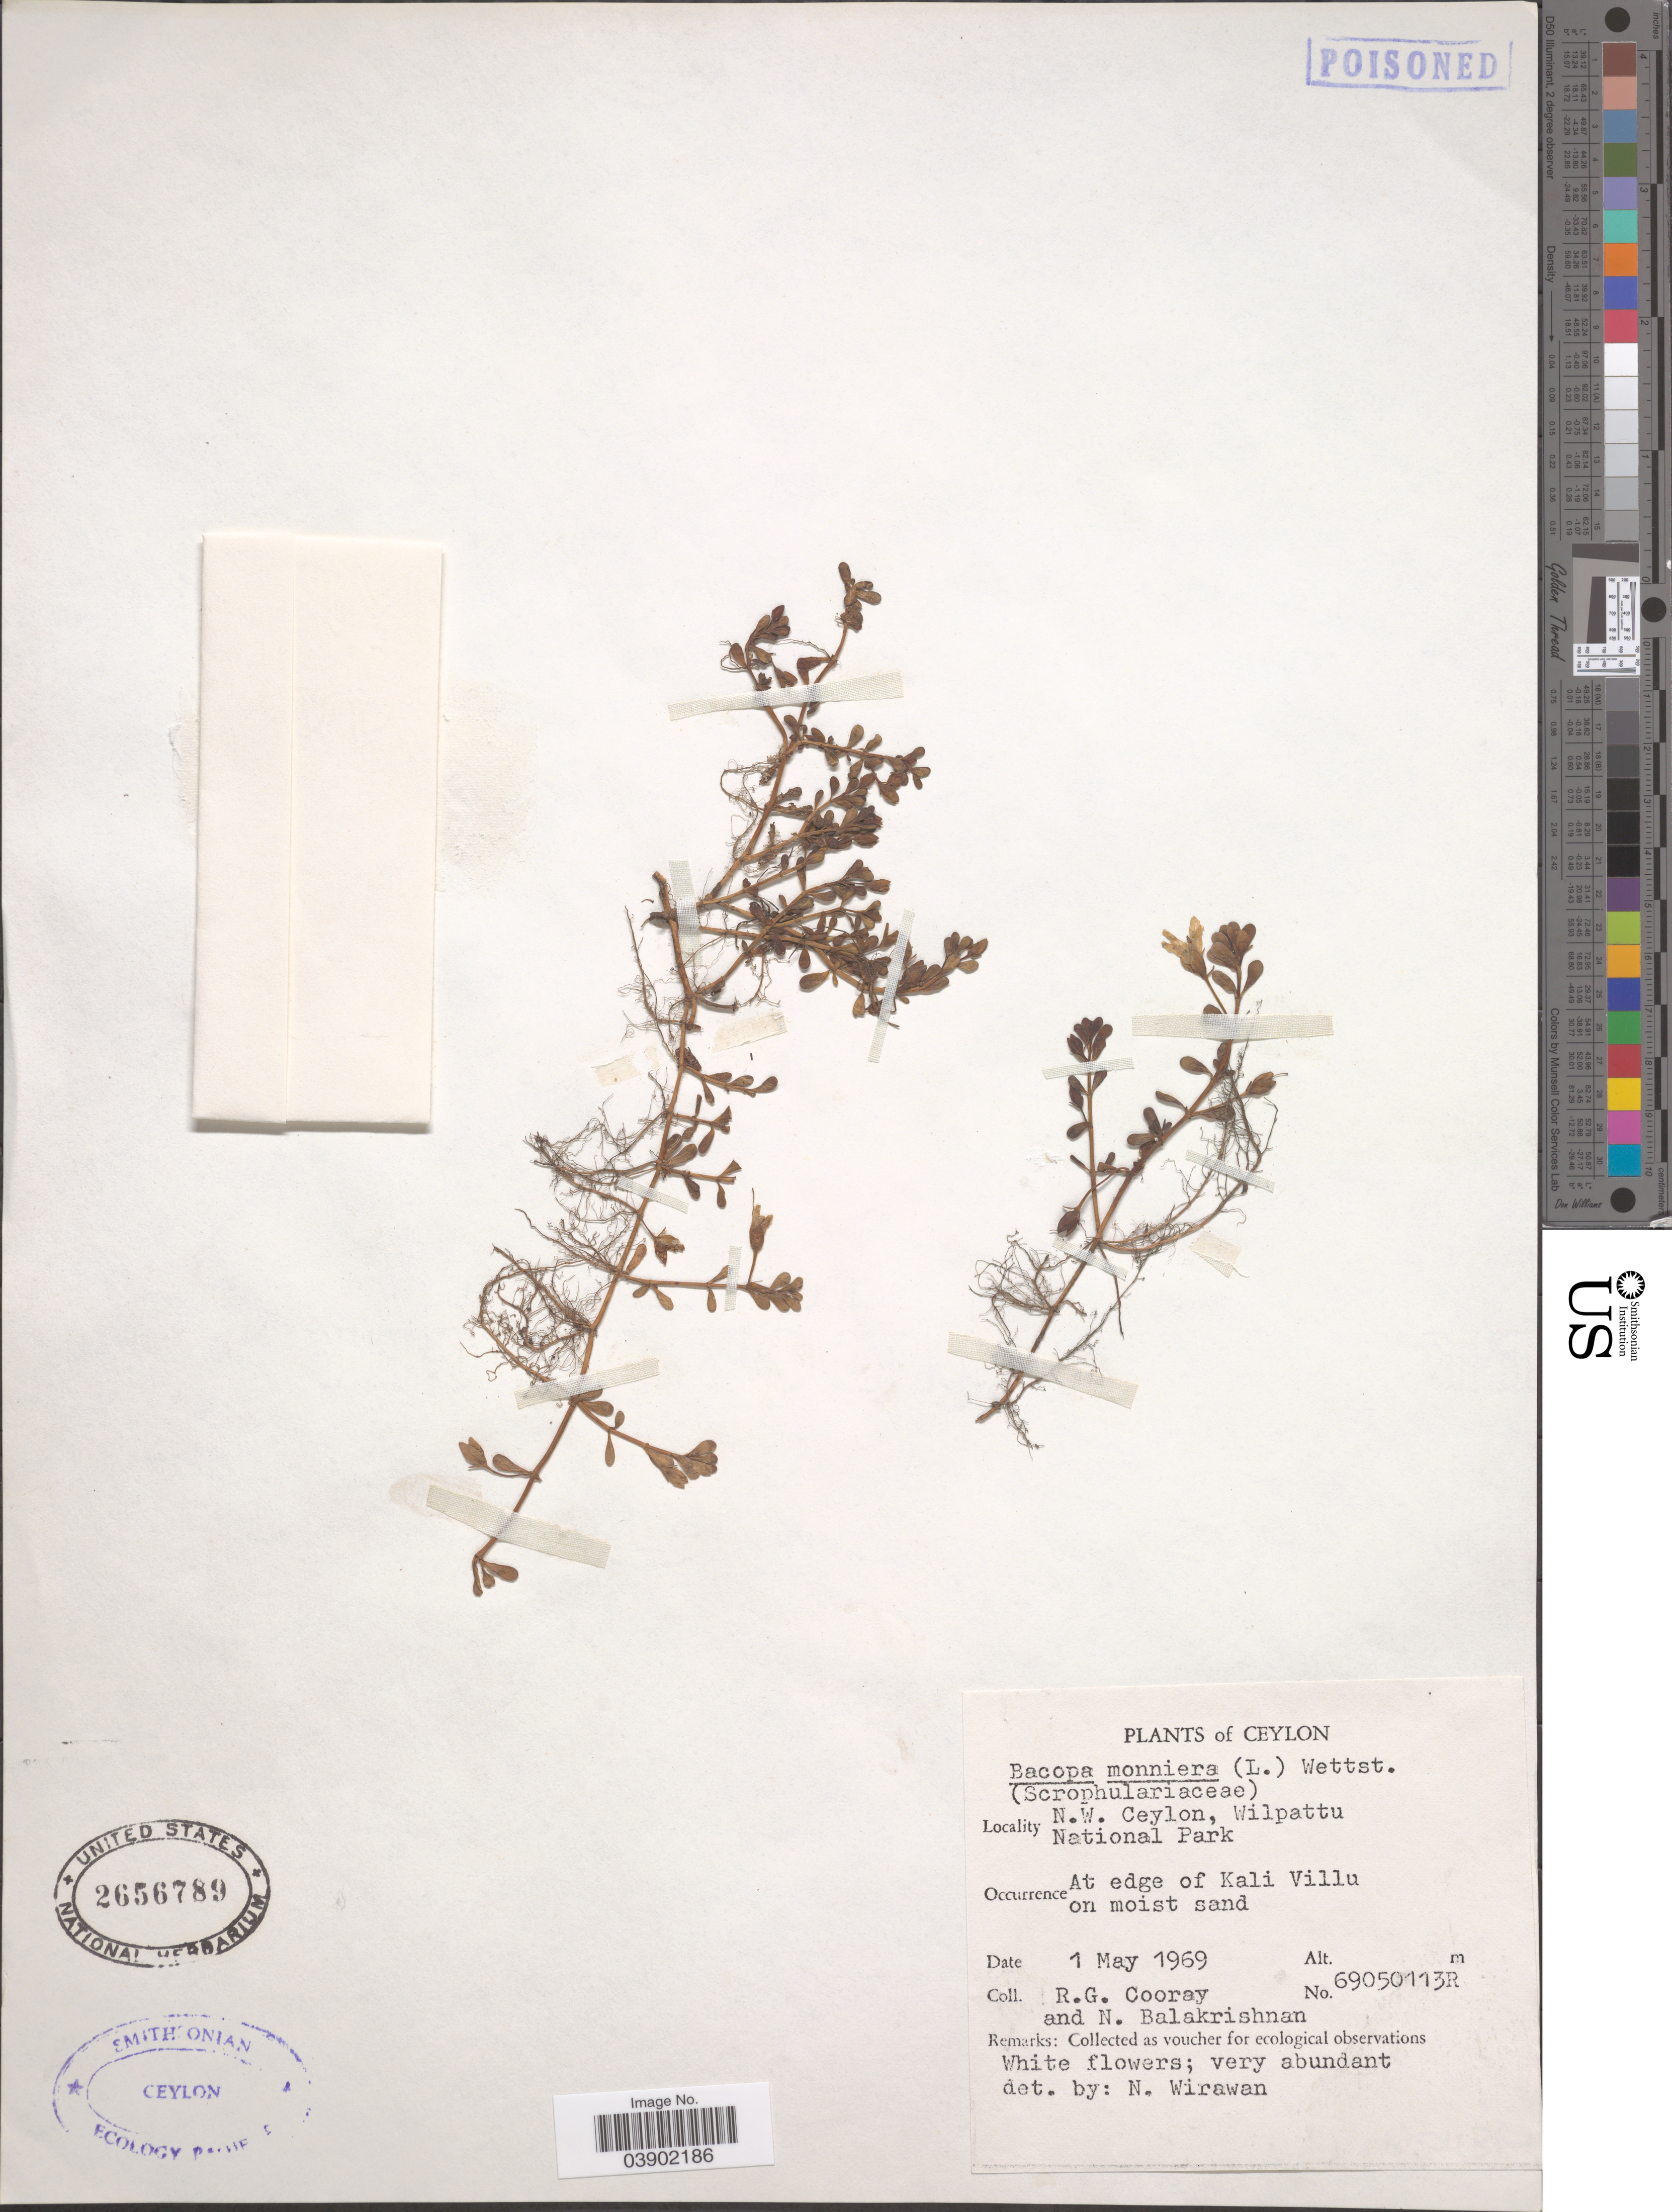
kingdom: Plantae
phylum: Tracheophyta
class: Magnoliopsida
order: Lamiales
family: Plantaginaceae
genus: Bacopa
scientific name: Bacopa monnieri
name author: (L.) Wettst.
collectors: R. Cooray & N. Balakrishnan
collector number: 69050113R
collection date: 1969-05-01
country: Sri Lanka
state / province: North Western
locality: Ceylon. N.W. Ceylon, Wilpattu National Park. At edge of Kali Villu.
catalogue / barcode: US 2656789